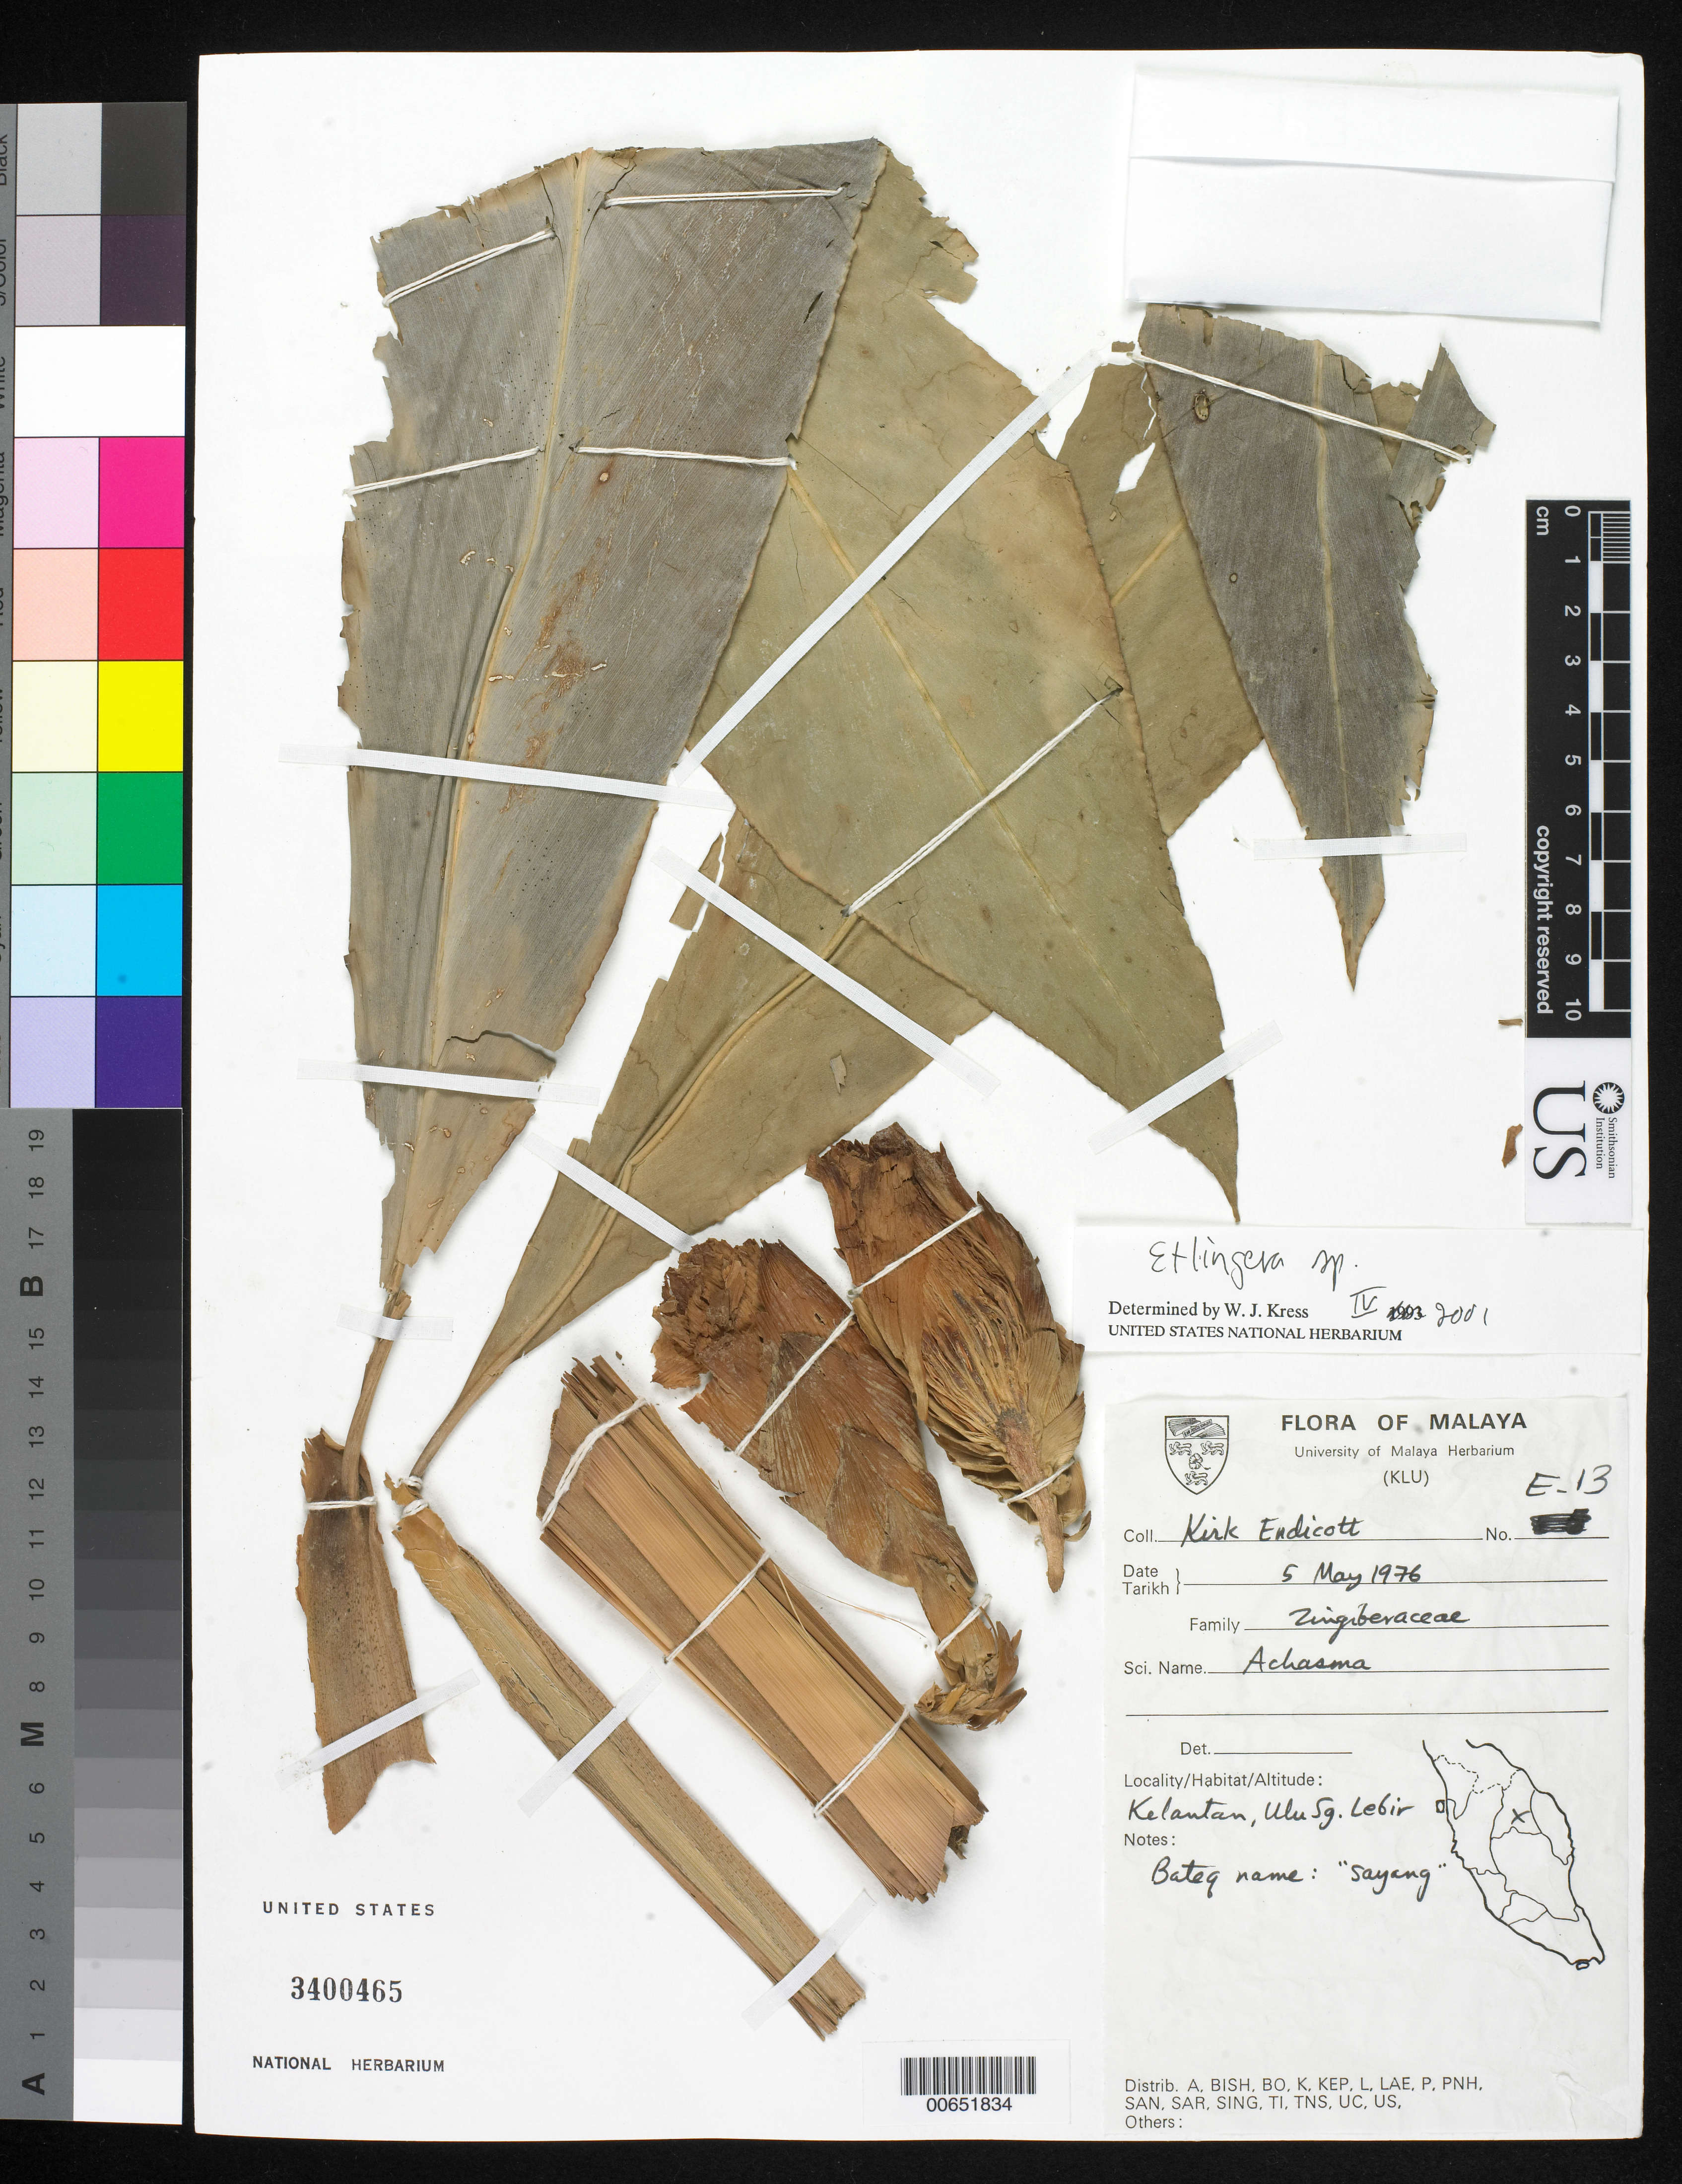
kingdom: Plantae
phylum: Tracheophyta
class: Liliopsida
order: Zingiberales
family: Zingiberaceae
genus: Etlingera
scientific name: Etlingera sp.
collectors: K. Endicott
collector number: E-13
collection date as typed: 05 May 1976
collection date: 1976-05-05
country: Malaysia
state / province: Kelantan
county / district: Malay Penninsula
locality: Kelantan, Ulu Sg. Lebir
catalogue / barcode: US 3400465